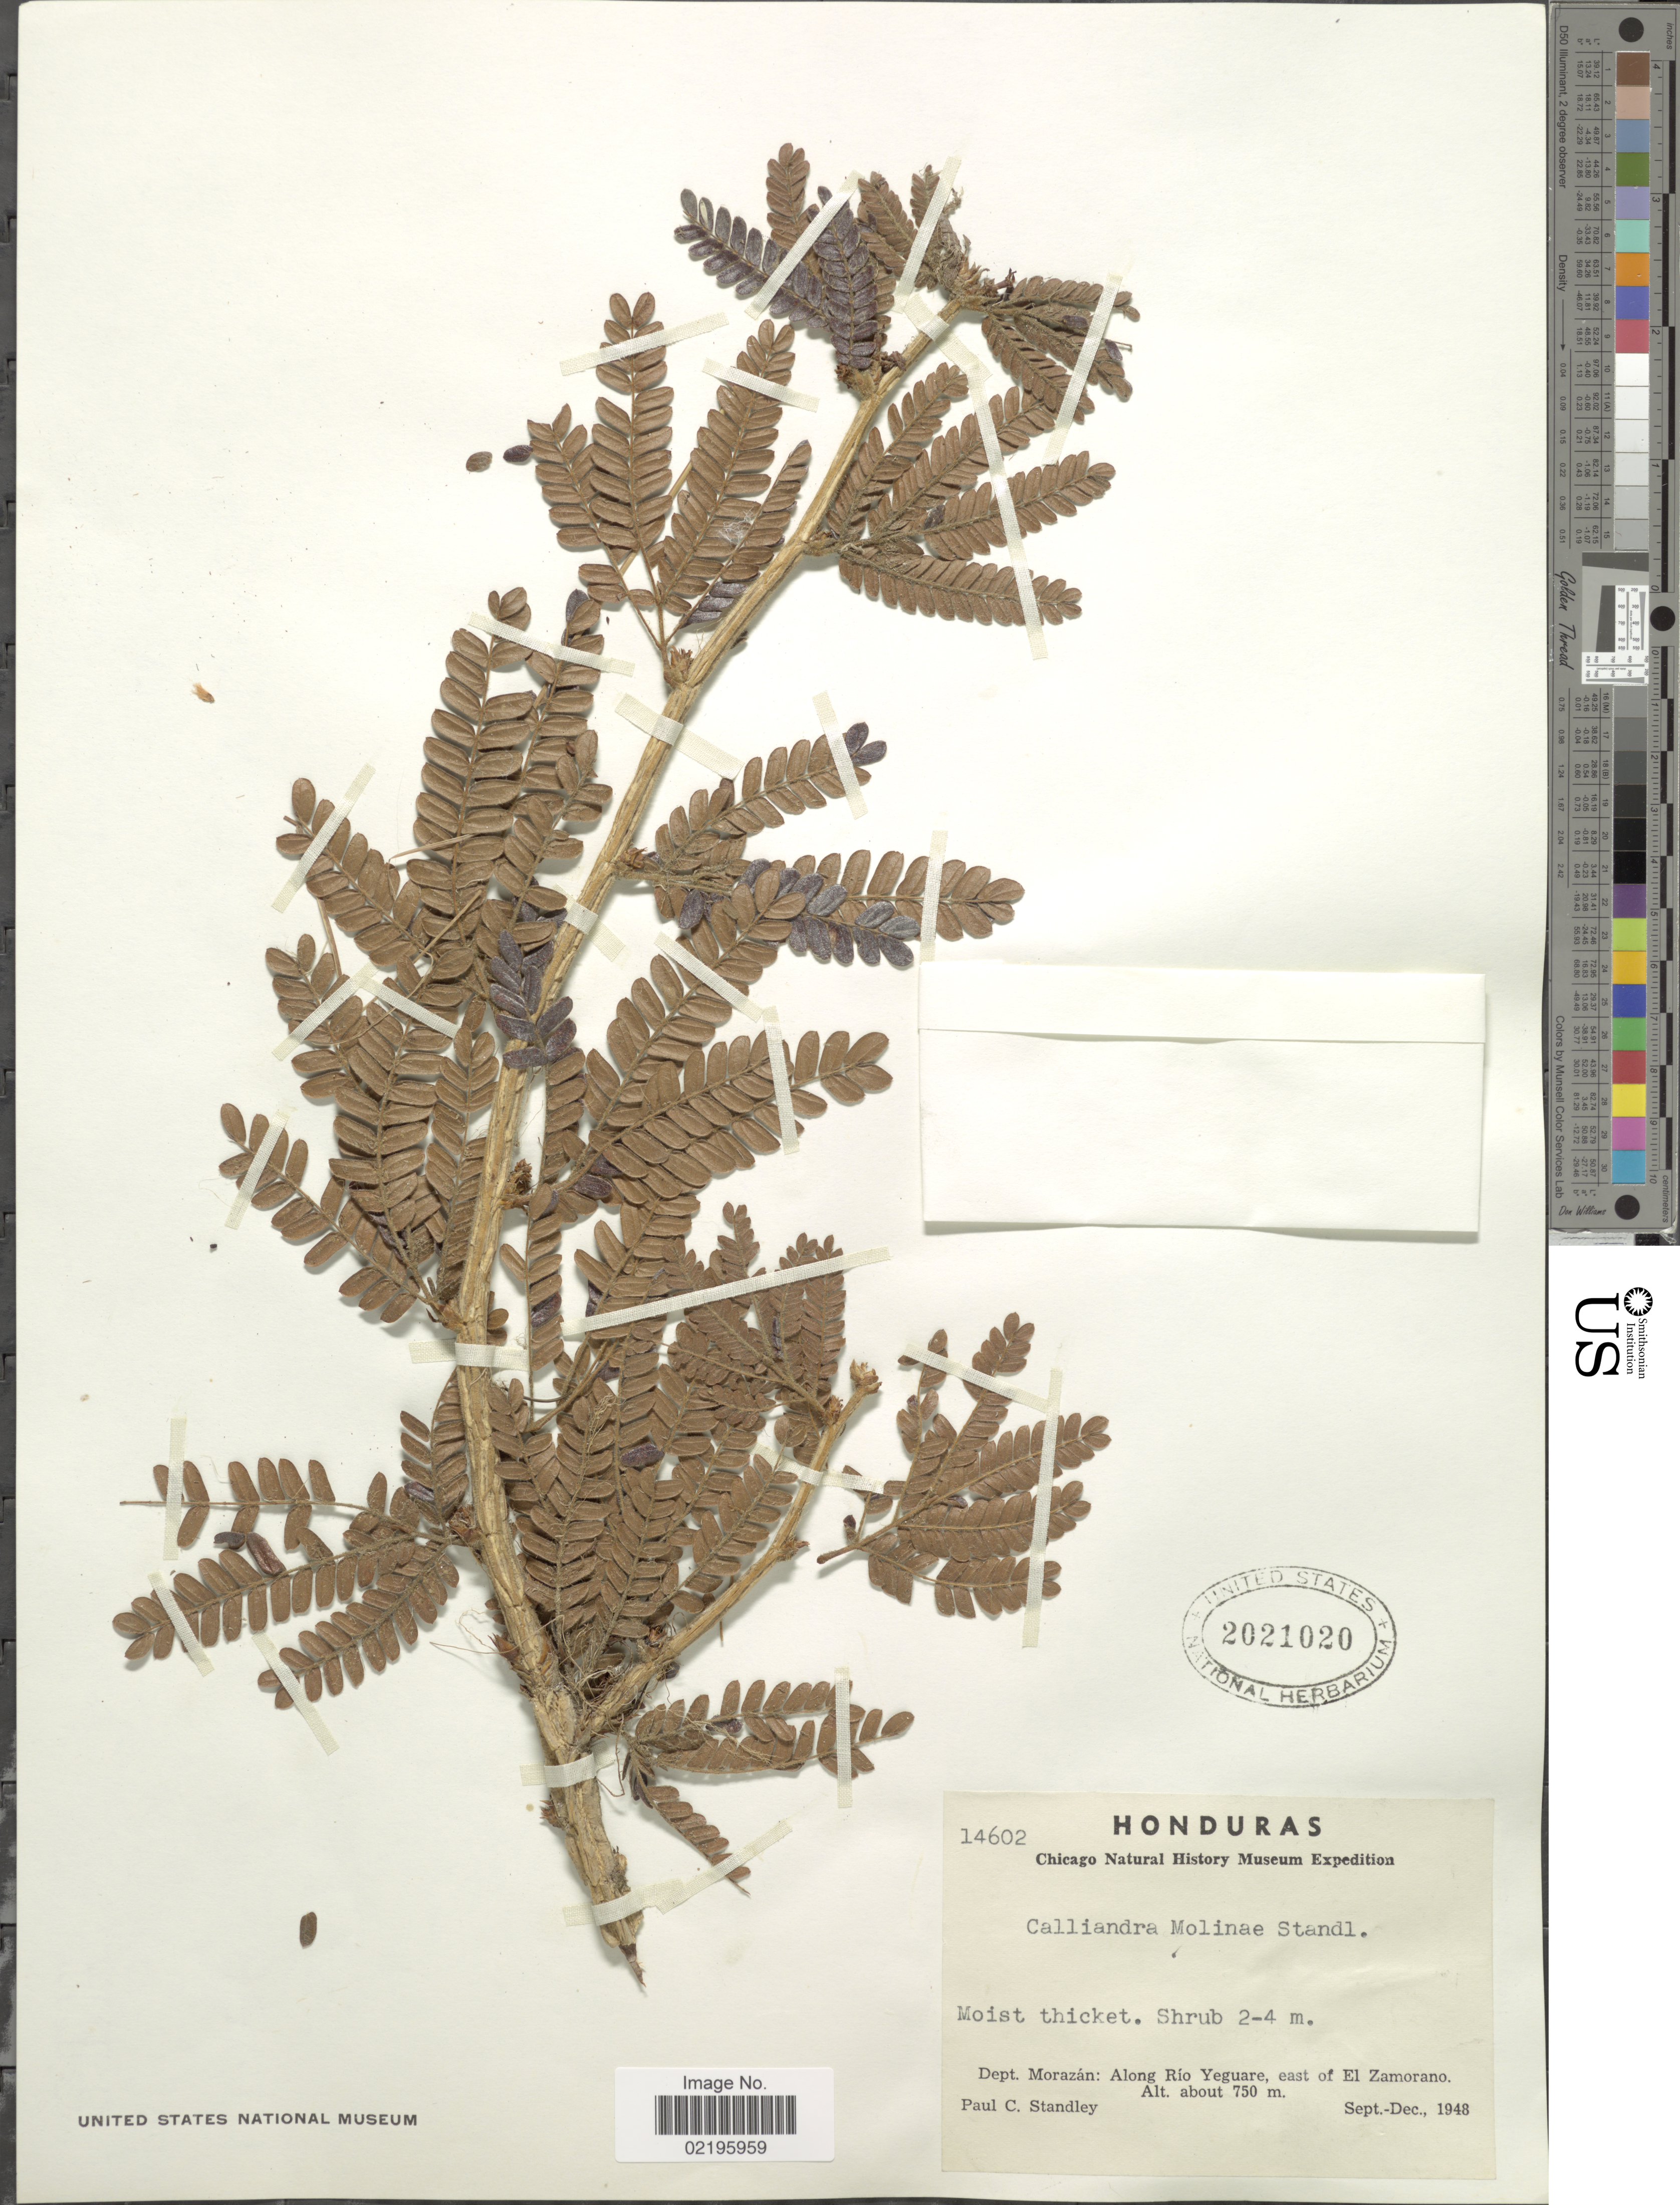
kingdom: Plantae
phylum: Tracheophyta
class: Magnoliopsida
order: Fabales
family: Fabaceae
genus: Calliandra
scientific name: Calliandra molinae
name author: Standl. & Steyerm.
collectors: P. C. Standley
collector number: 14602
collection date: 1948-09/1948-12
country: Honduras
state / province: Fco. Morazán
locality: Along Rio Yeguare, east of El Zamorano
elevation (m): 750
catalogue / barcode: US 2021020